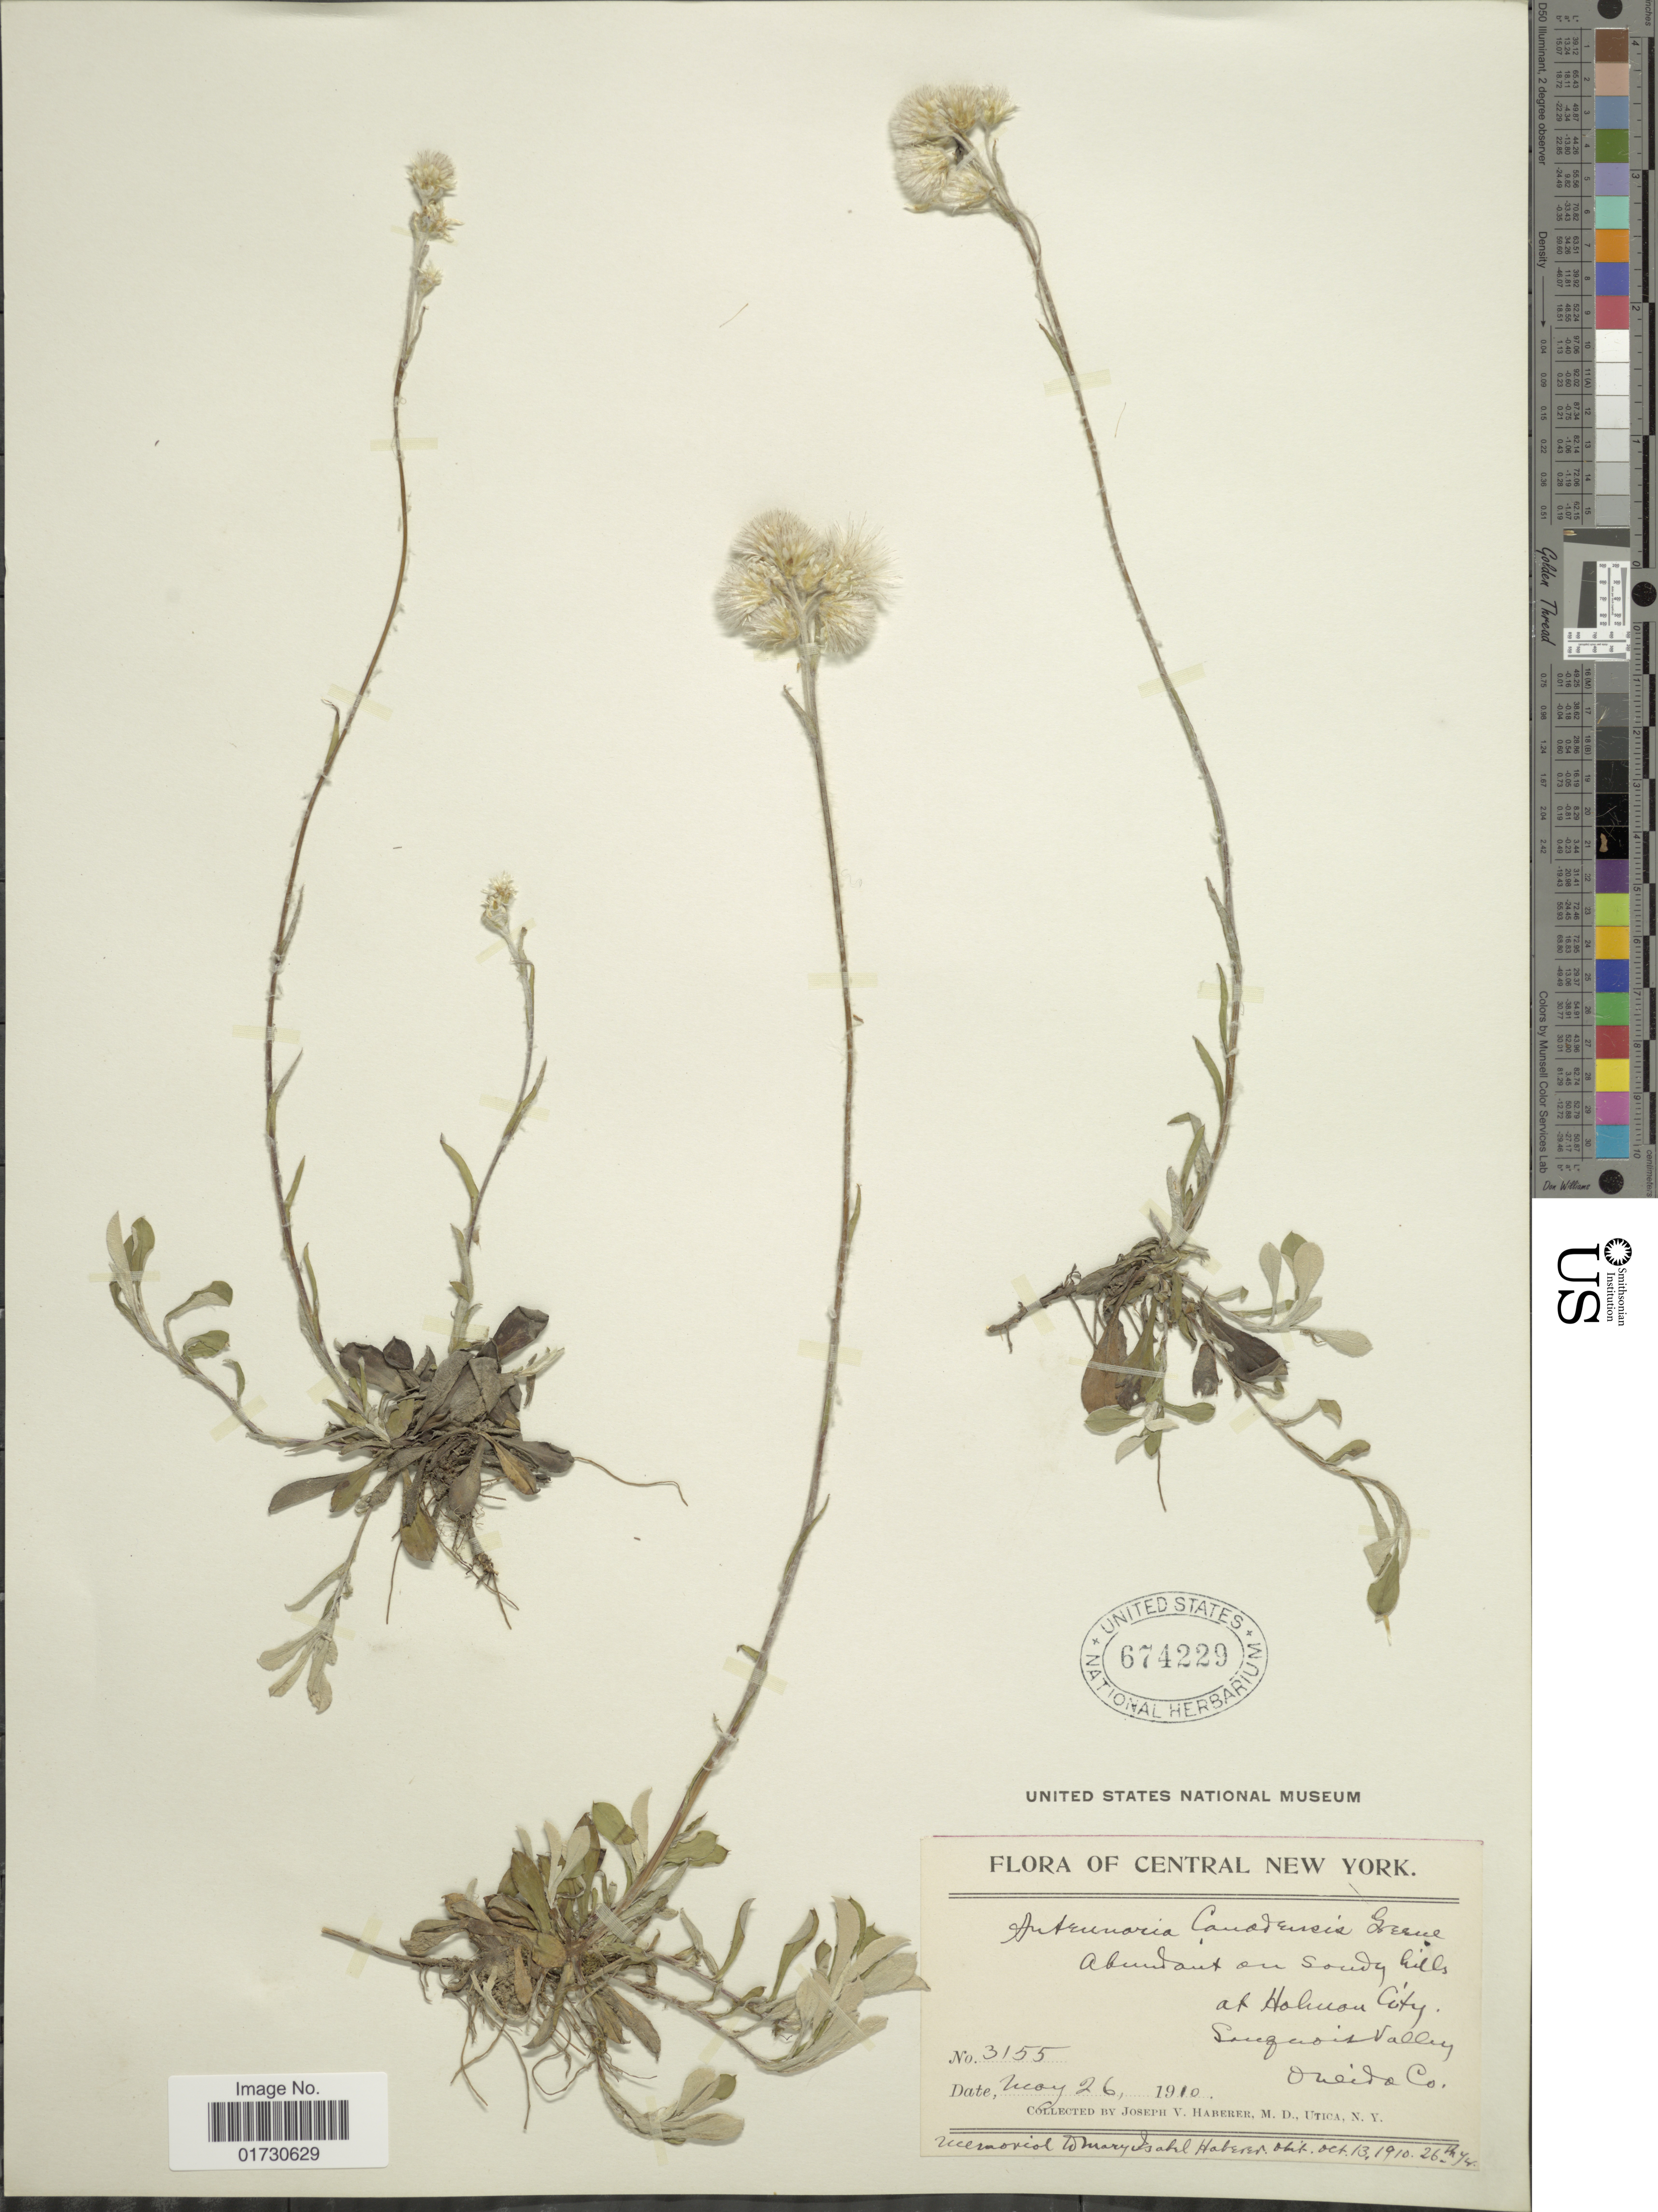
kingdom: Plantae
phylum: Tracheophyta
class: Magnoliopsida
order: Asterales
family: Asteraceae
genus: Antennaria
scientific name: Antennaria canadensis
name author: Greene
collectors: J. V. Haberer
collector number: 3155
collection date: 1910-05-26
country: United States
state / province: New York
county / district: Oneida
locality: Central New York, At Holmon City, Sauquoit Valley, Oneida Co.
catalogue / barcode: US 674229